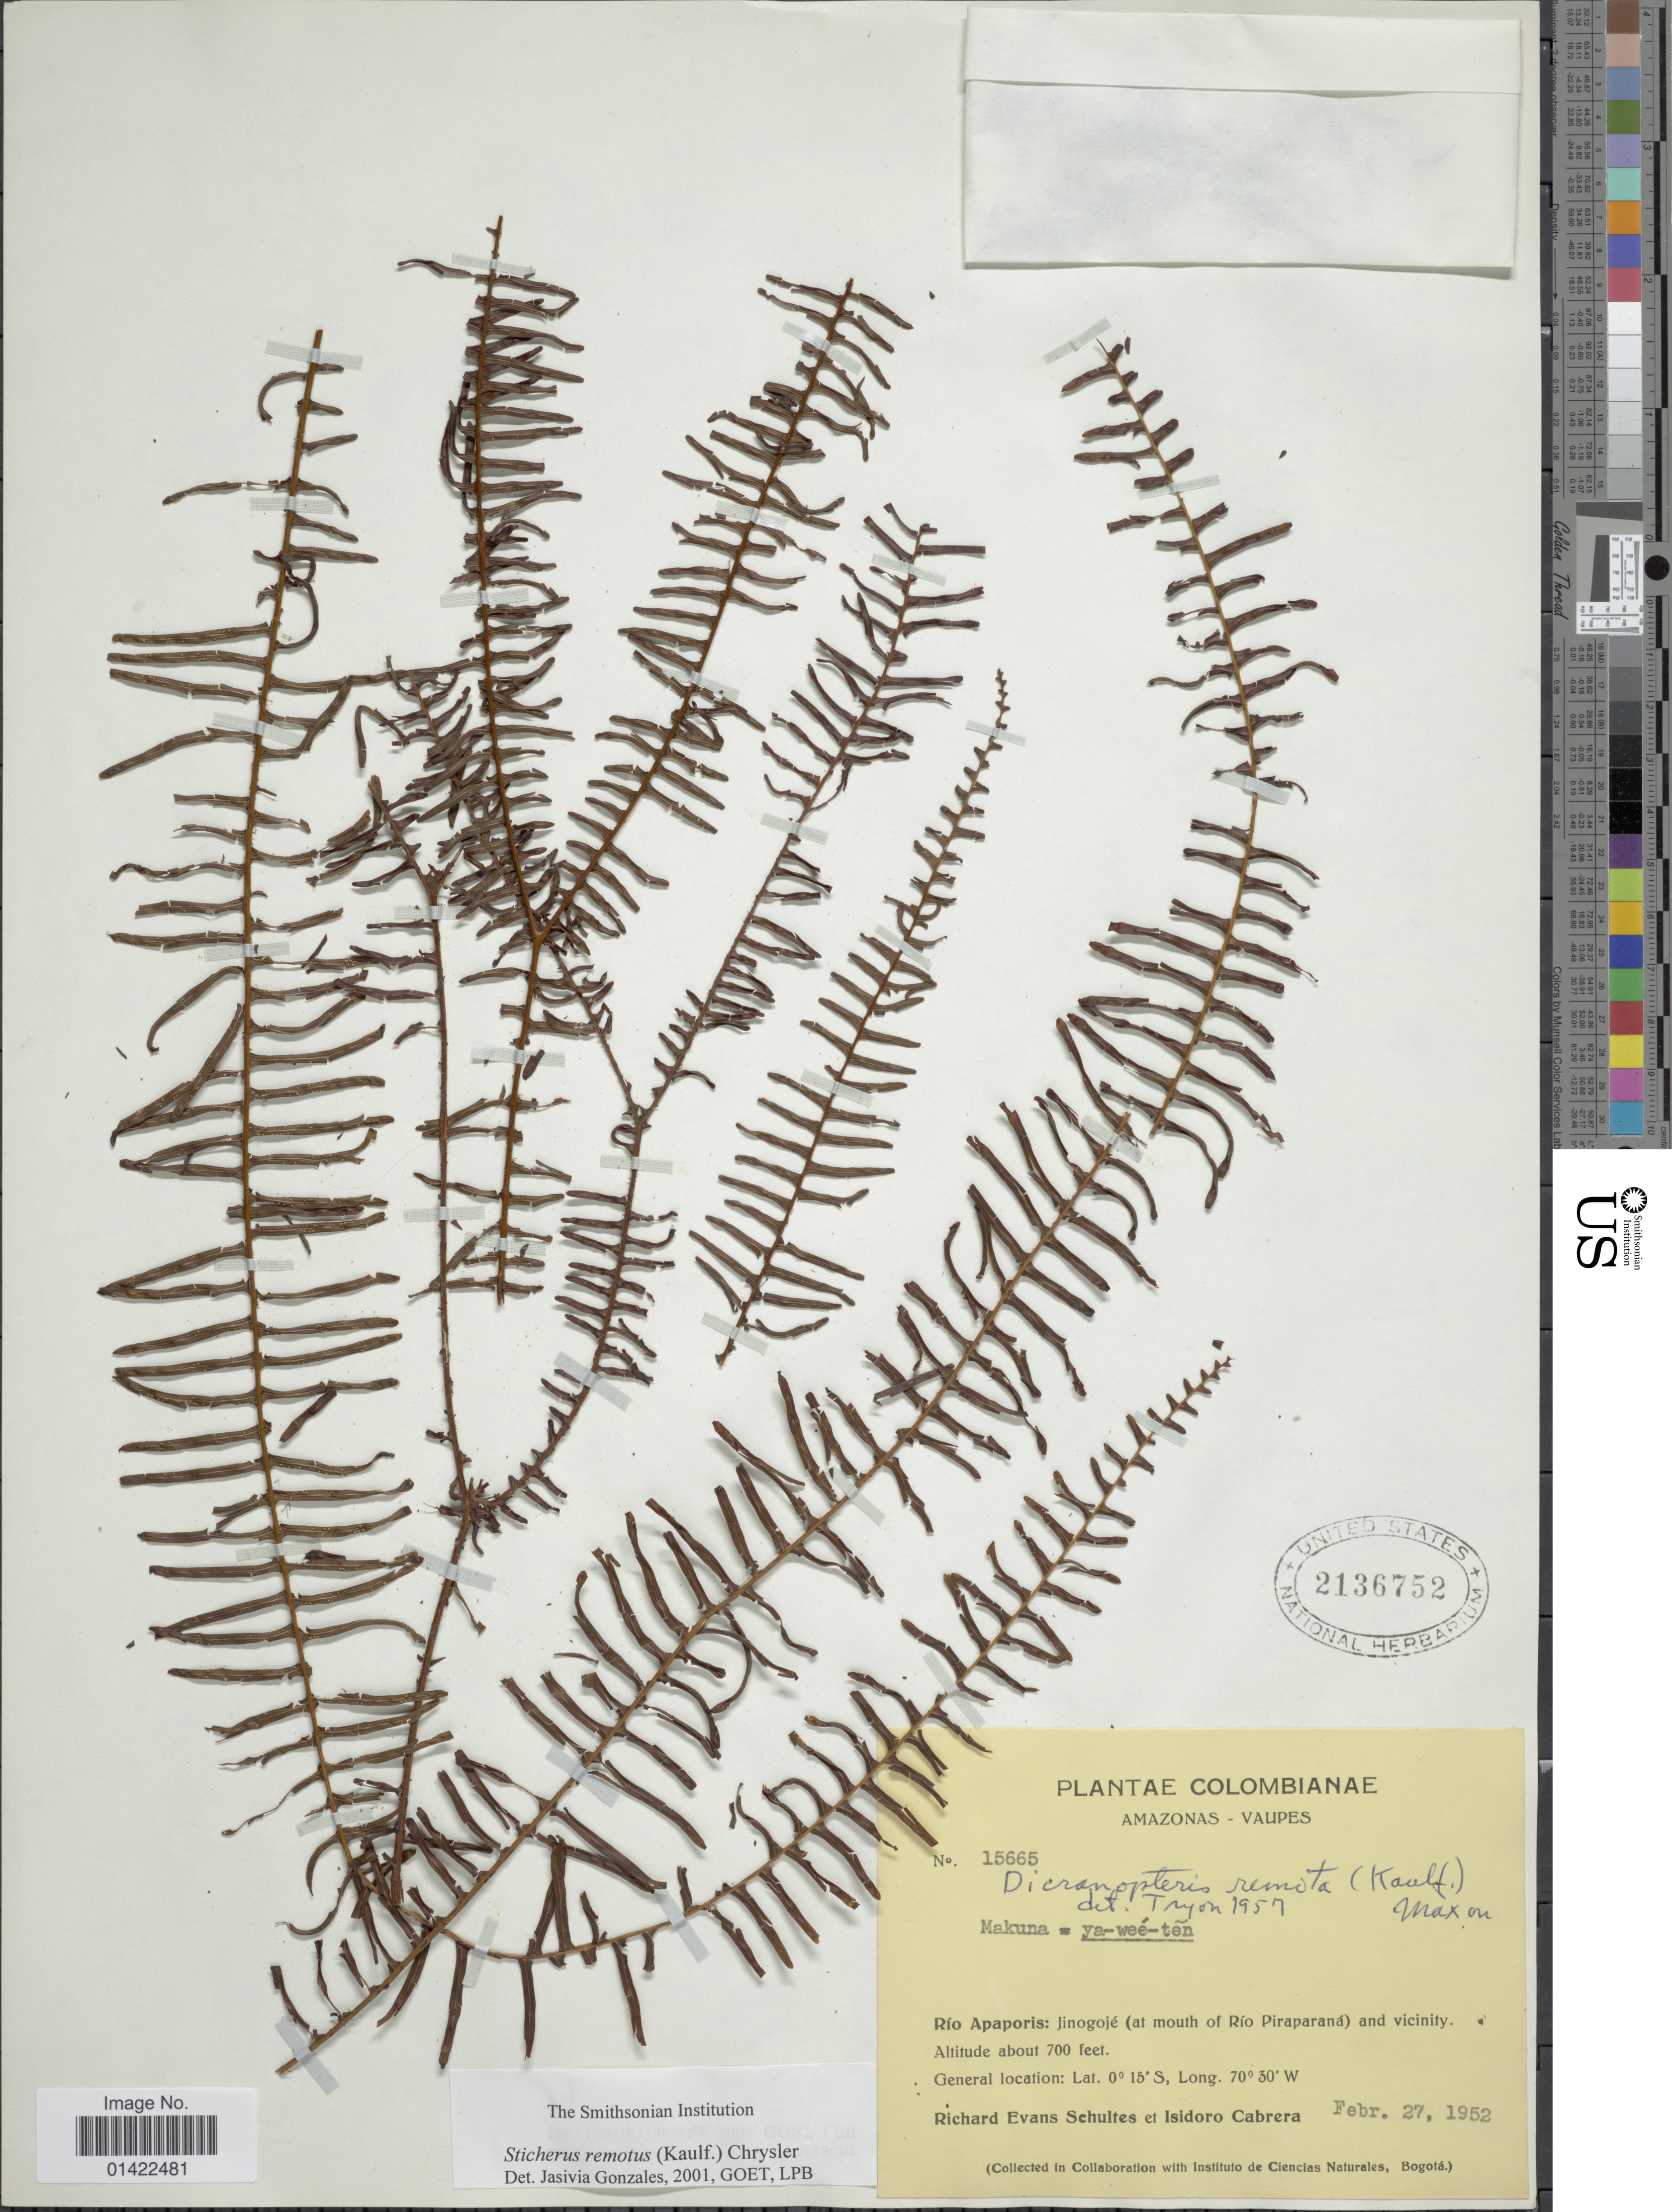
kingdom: Plantae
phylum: Tracheophyta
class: Polypodiopsida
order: Gleicheniales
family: Gleicheniaceae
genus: Sticherus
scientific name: Sticherus remotus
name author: (Kaulf.) Chrysler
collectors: R. E. Schultes & I. Cabrera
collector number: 15665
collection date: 1952-02-27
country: Colombia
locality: Amazonas-Vaupas, Río Apaporis: Jinogojé (at mouth of Río Piraparaná) and vicinity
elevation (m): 213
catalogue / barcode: US 2136752